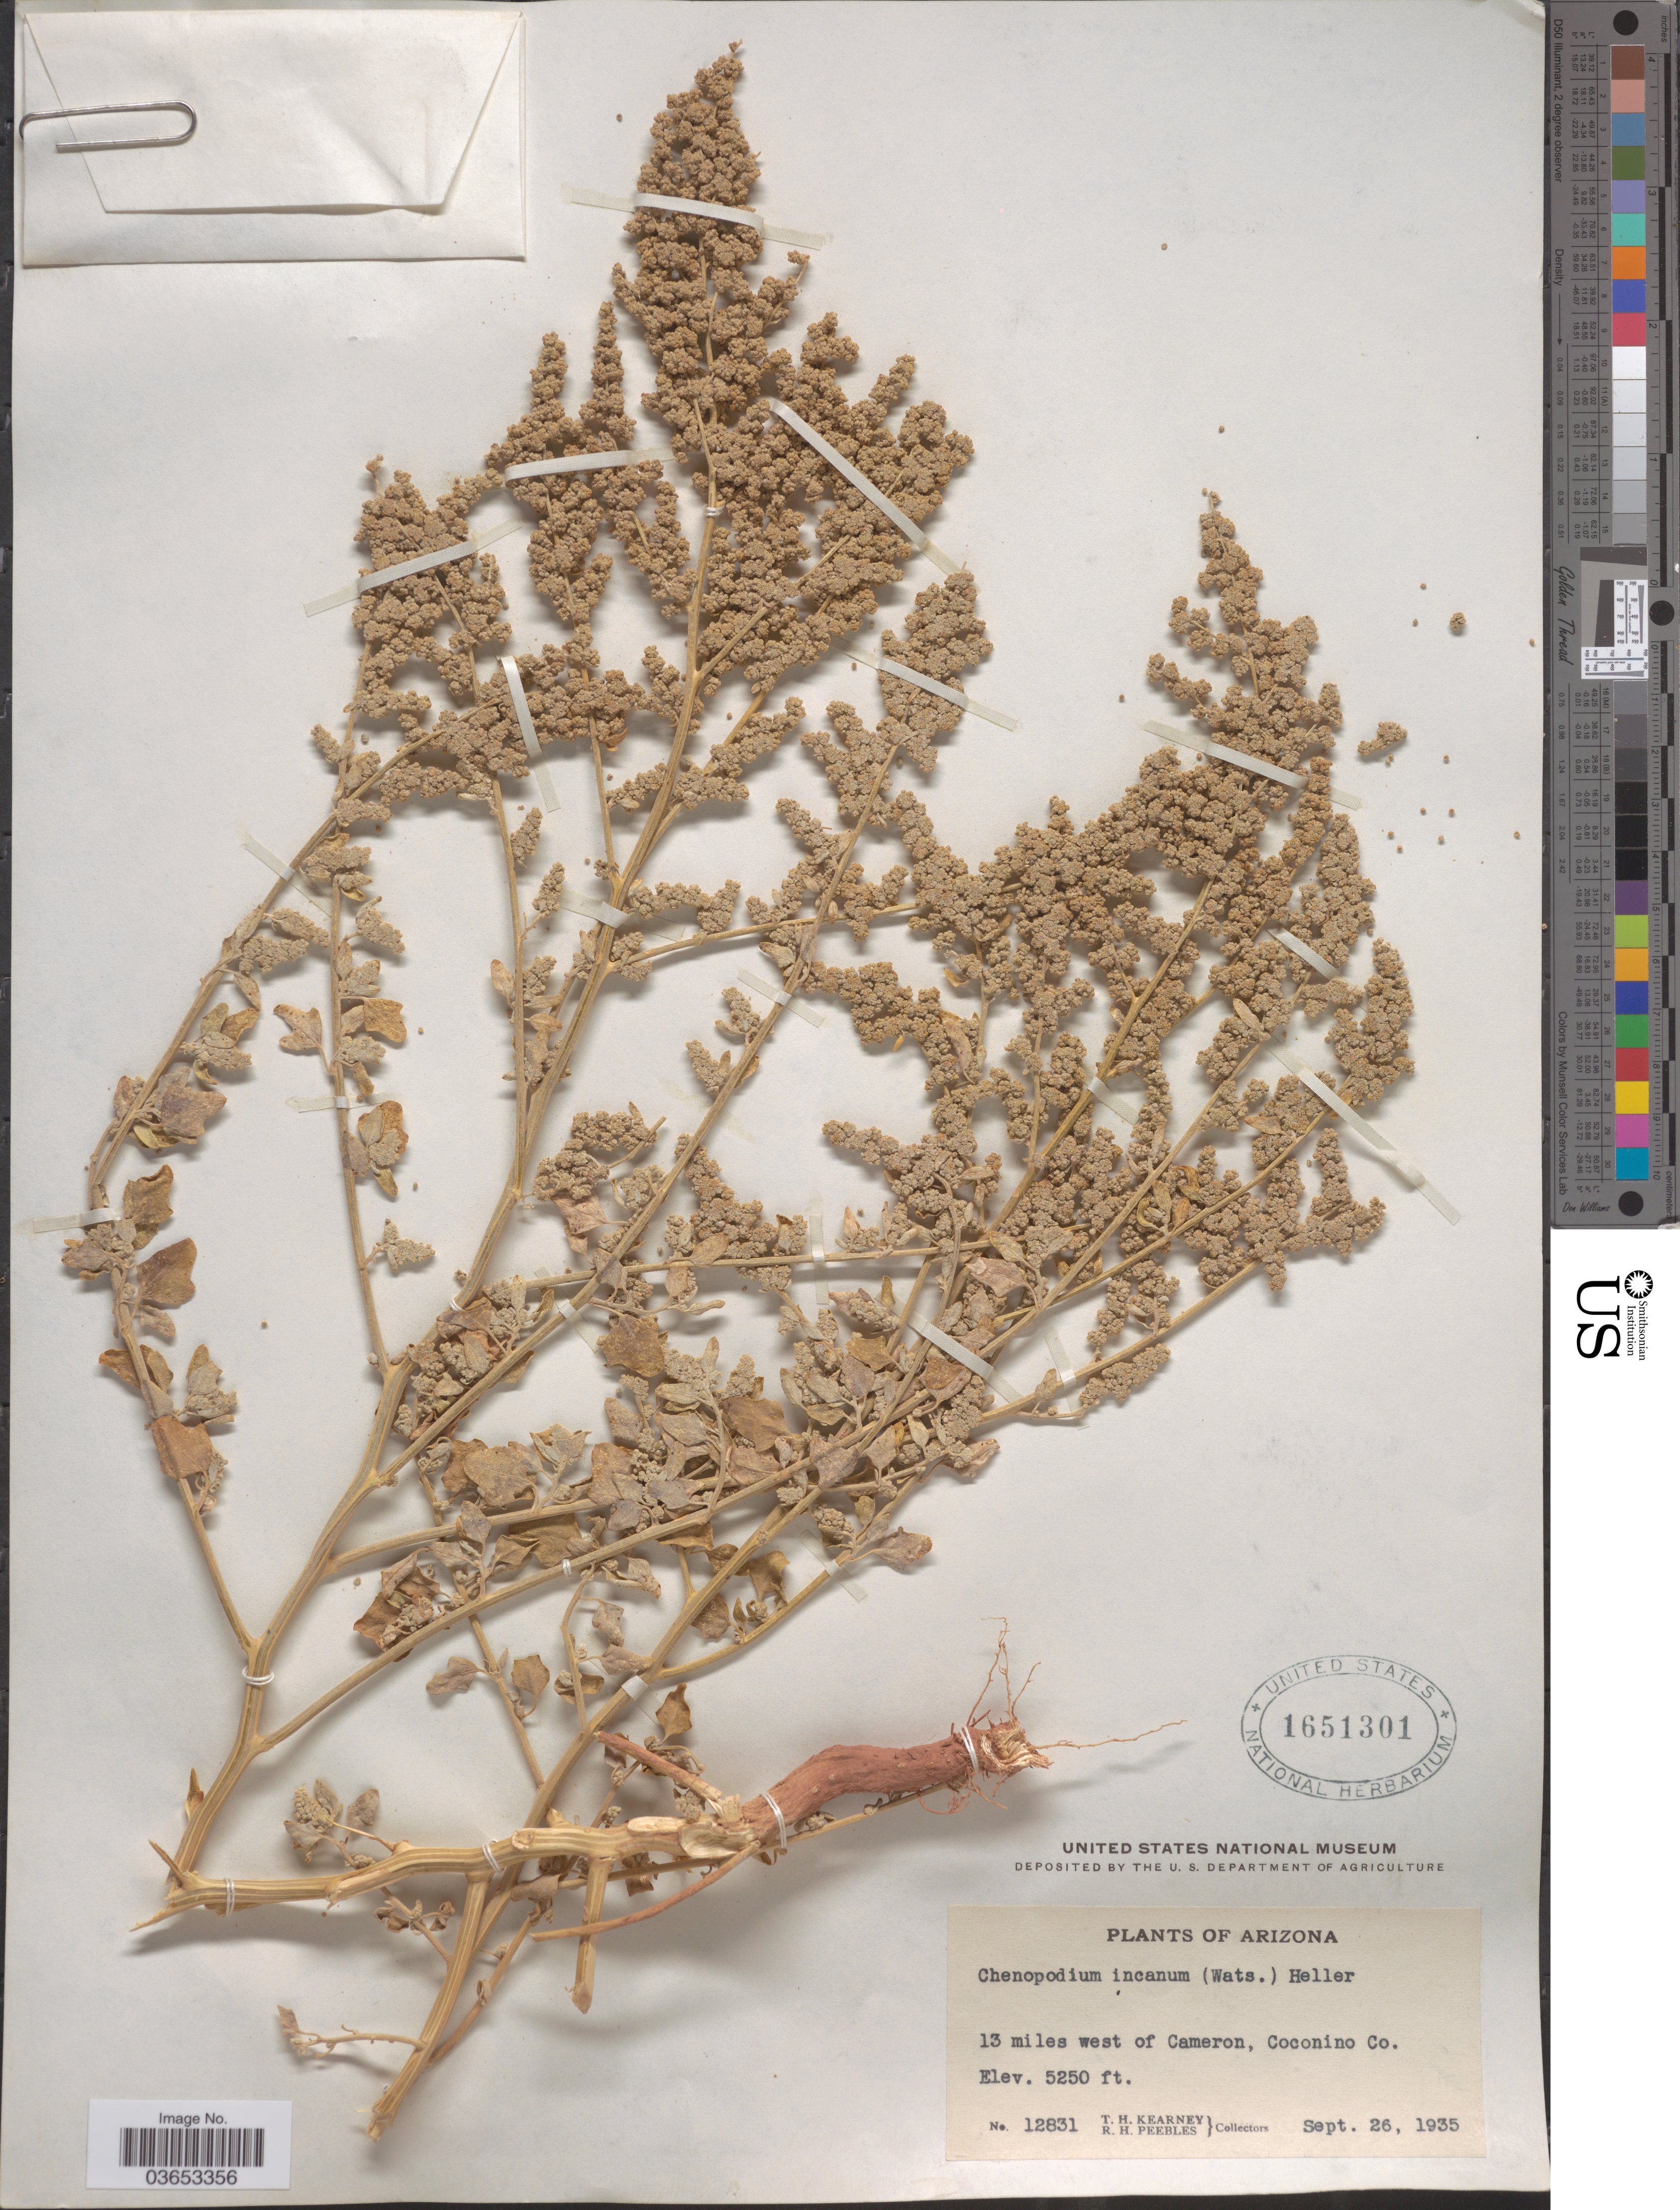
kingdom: Plantae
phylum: Tracheophyta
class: Magnoliopsida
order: Caryophyllales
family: Amaranthaceae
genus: Chenopodium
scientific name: Chenopodium incanum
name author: (S. Watson) A. Heller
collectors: T. H. Kearney & R. H. Peebles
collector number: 12831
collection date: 1935-09-26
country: United States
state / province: Arizona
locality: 13 miles west of Cameron, Coconino Co.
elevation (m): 1600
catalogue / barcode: US 1651301